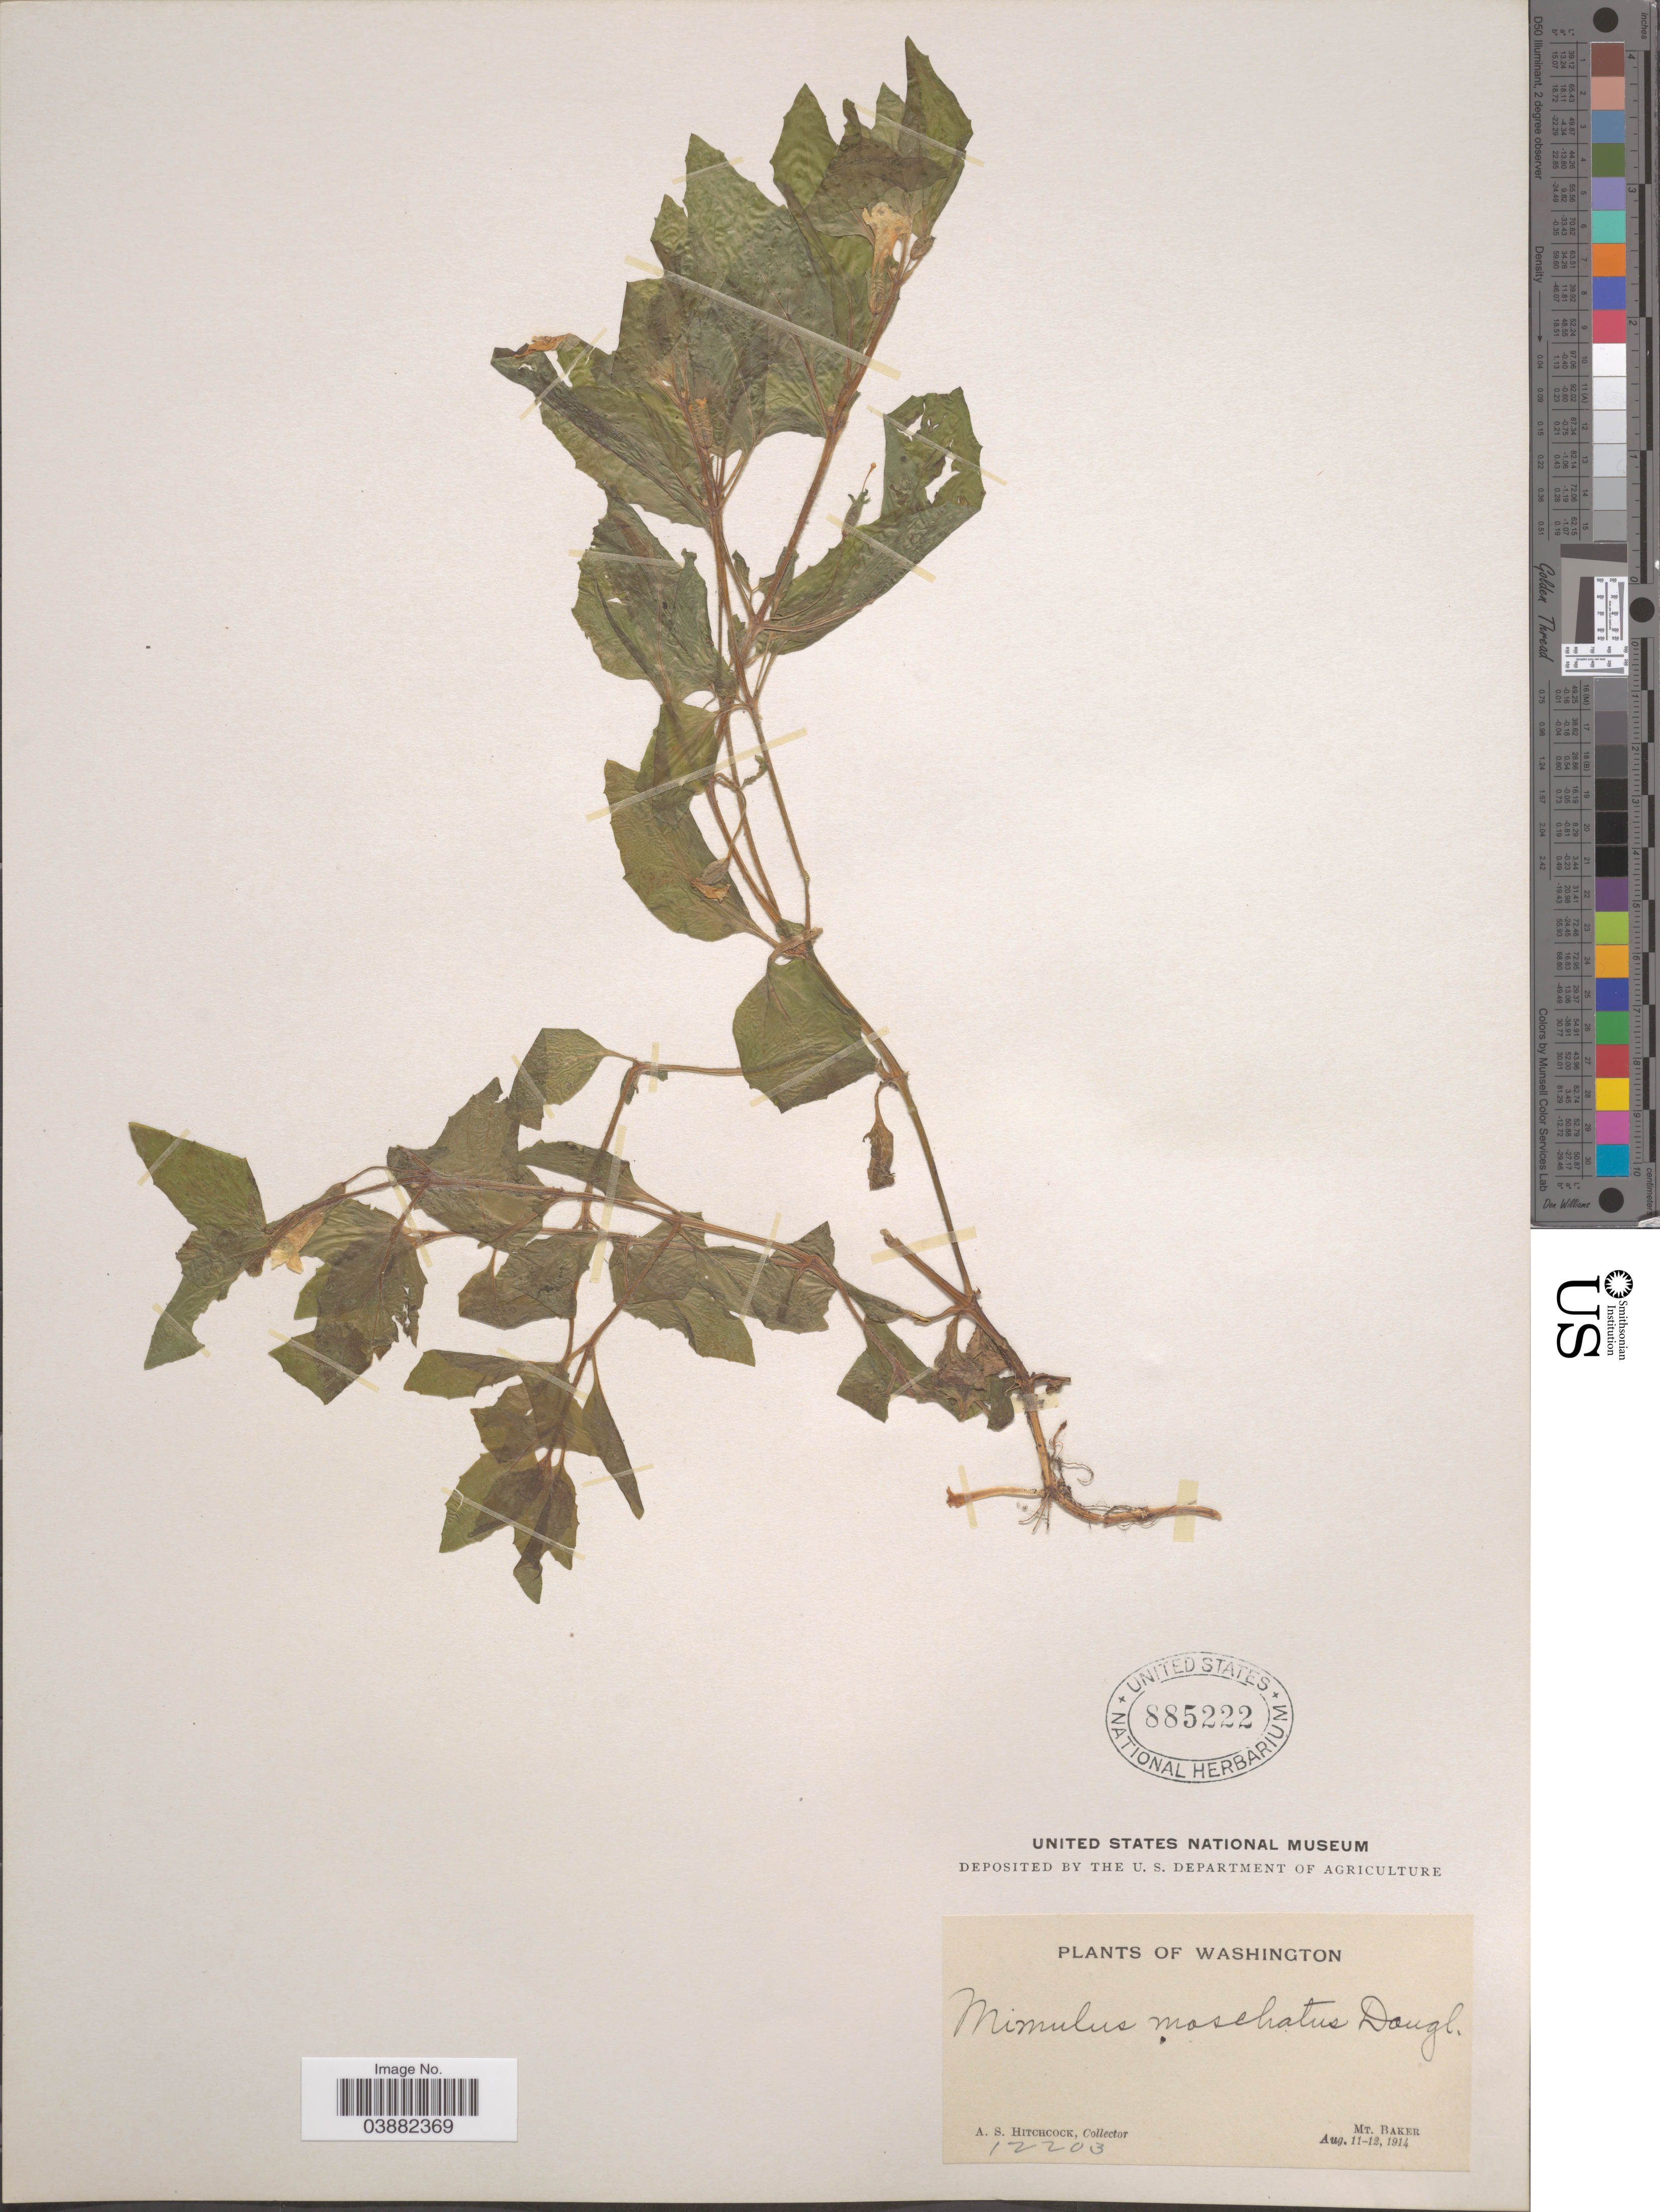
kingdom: Plantae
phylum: Tracheophyta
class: Magnoliopsida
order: Lamiales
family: Phrymaceae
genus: Mimulus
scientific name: Mimulus moschatus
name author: Douglas ex Lindl.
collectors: A. S. Hitchcock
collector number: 12203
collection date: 1914-08-11/1914-08-12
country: United States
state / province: Washington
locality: Mt. Baker.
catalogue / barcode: US 885222